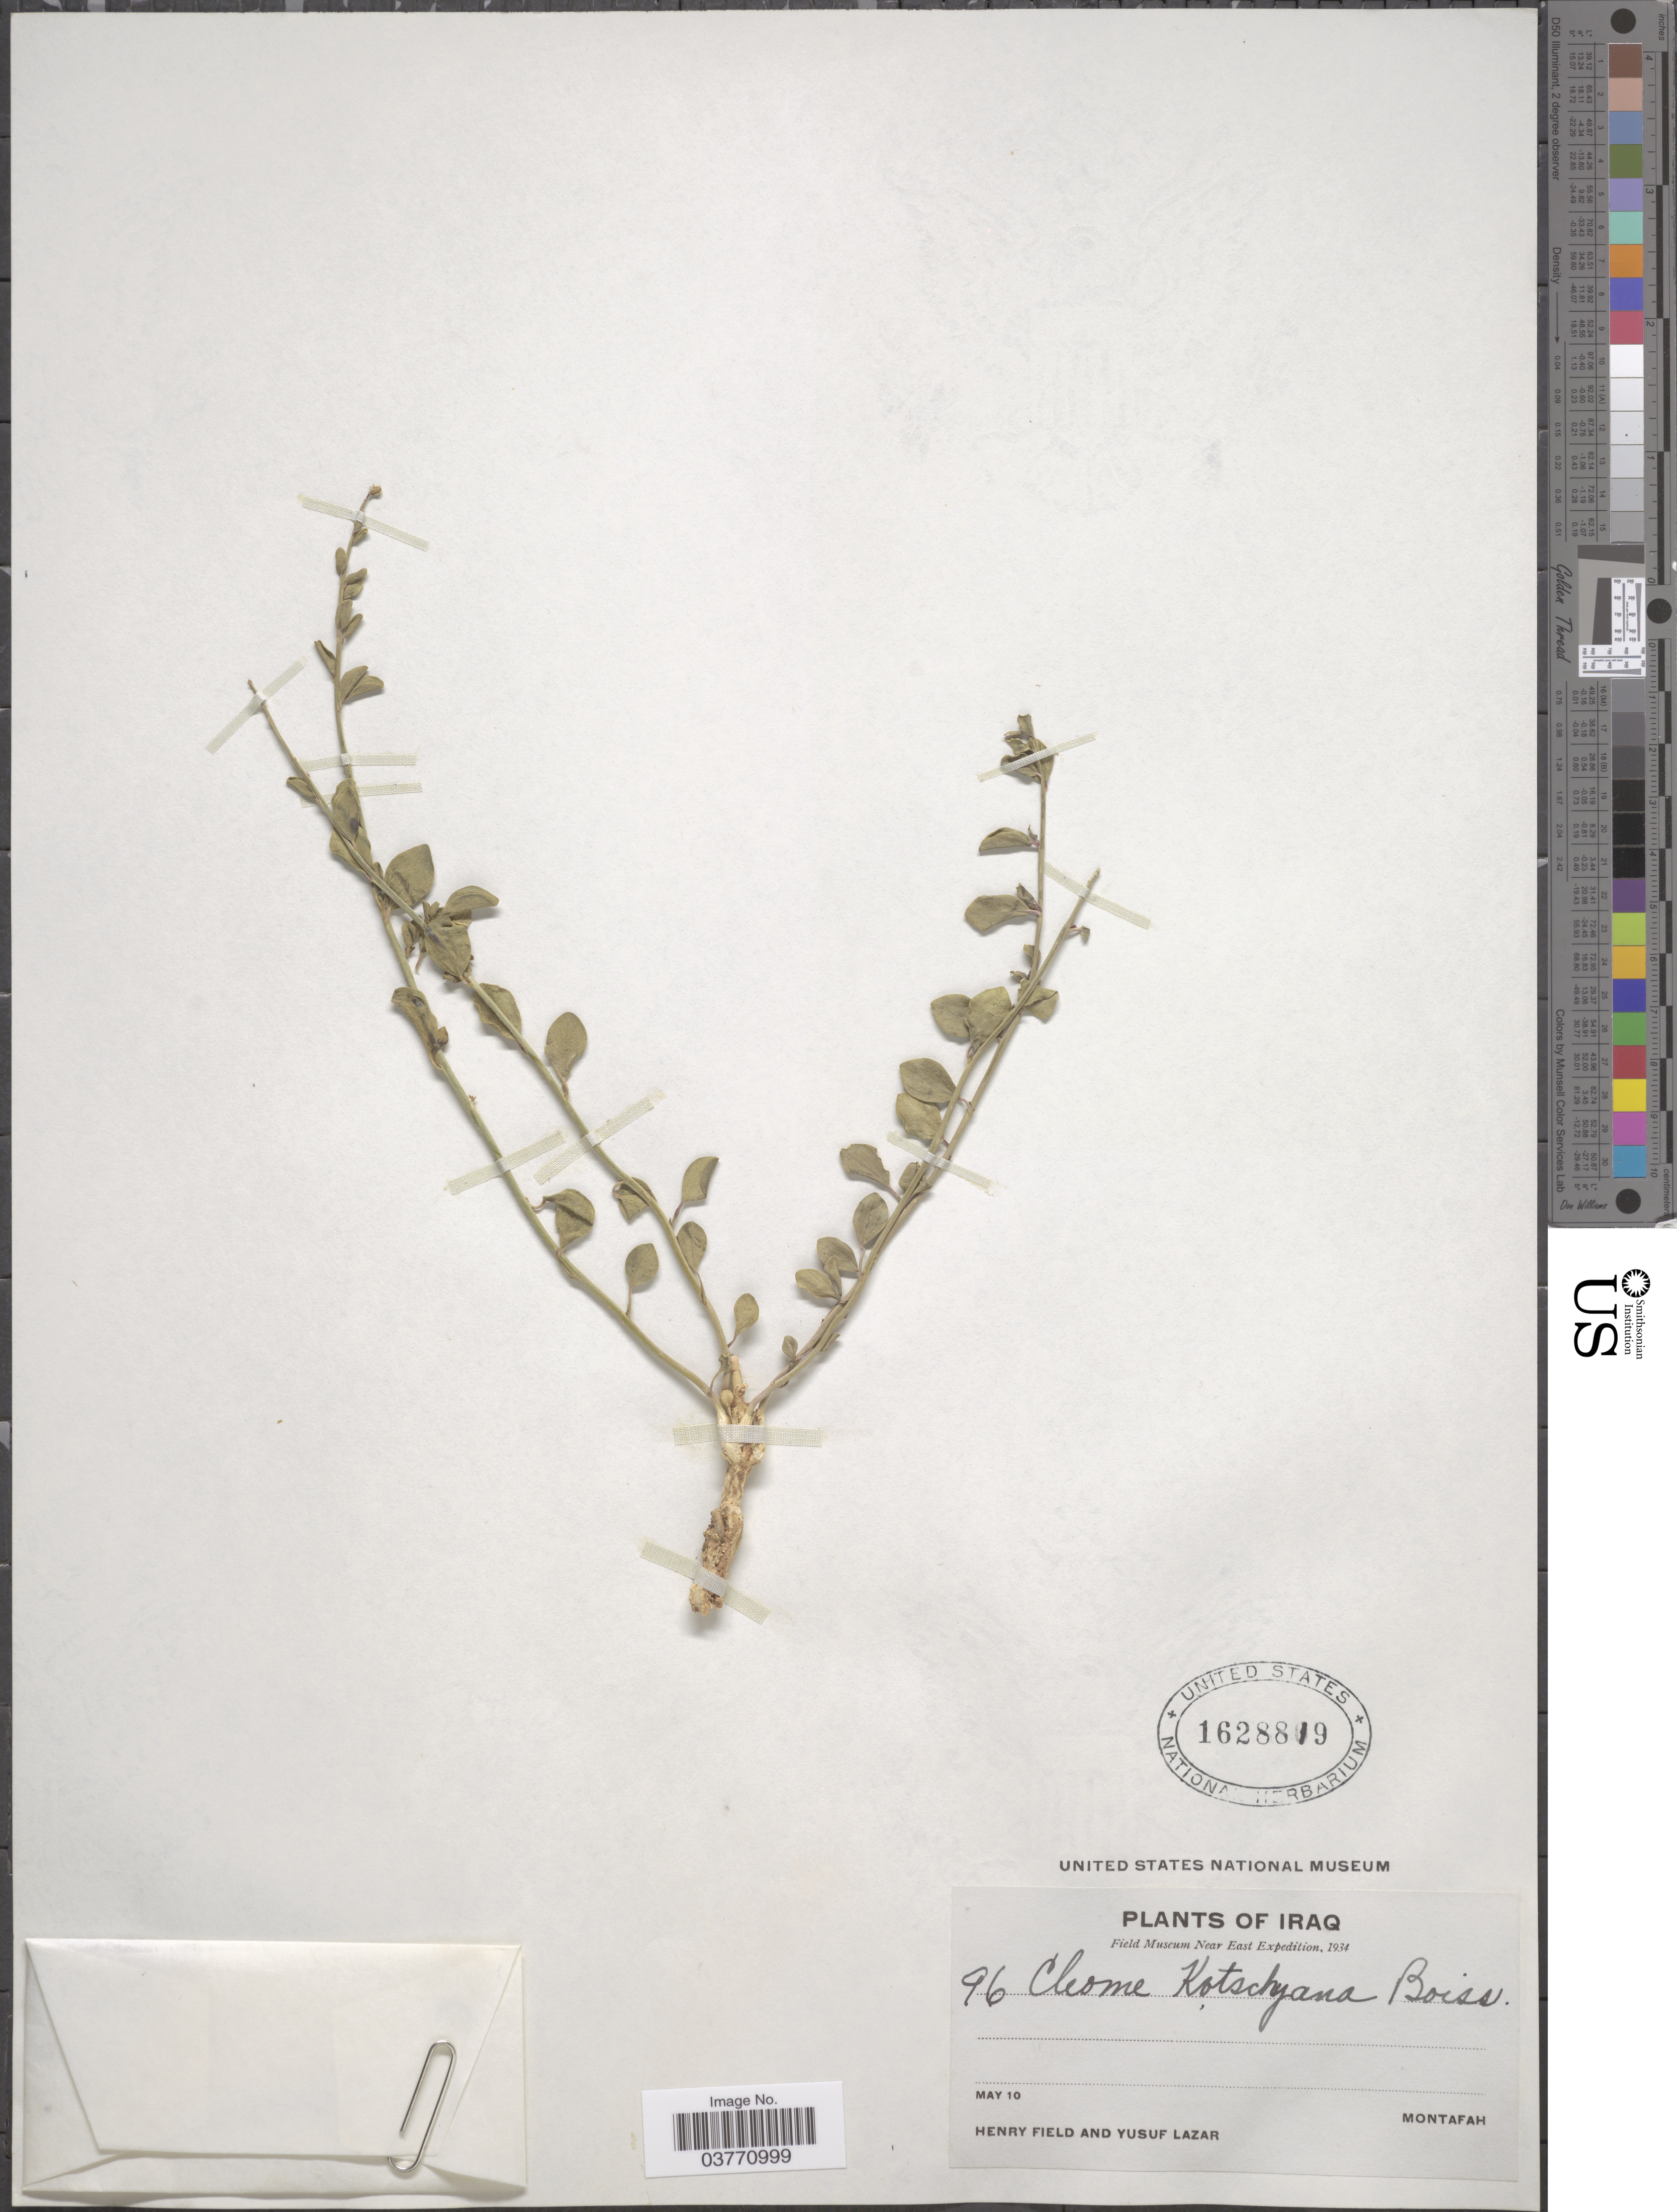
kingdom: Plantae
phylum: Tracheophyta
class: Magnoliopsida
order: Brassicales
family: Cleomaceae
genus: Cleome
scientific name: Cleome kotschyana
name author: Boiss.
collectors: H. Field & Y. Lazar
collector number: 96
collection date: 1934-05-10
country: Iraq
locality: Montafah.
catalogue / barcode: US 1628819